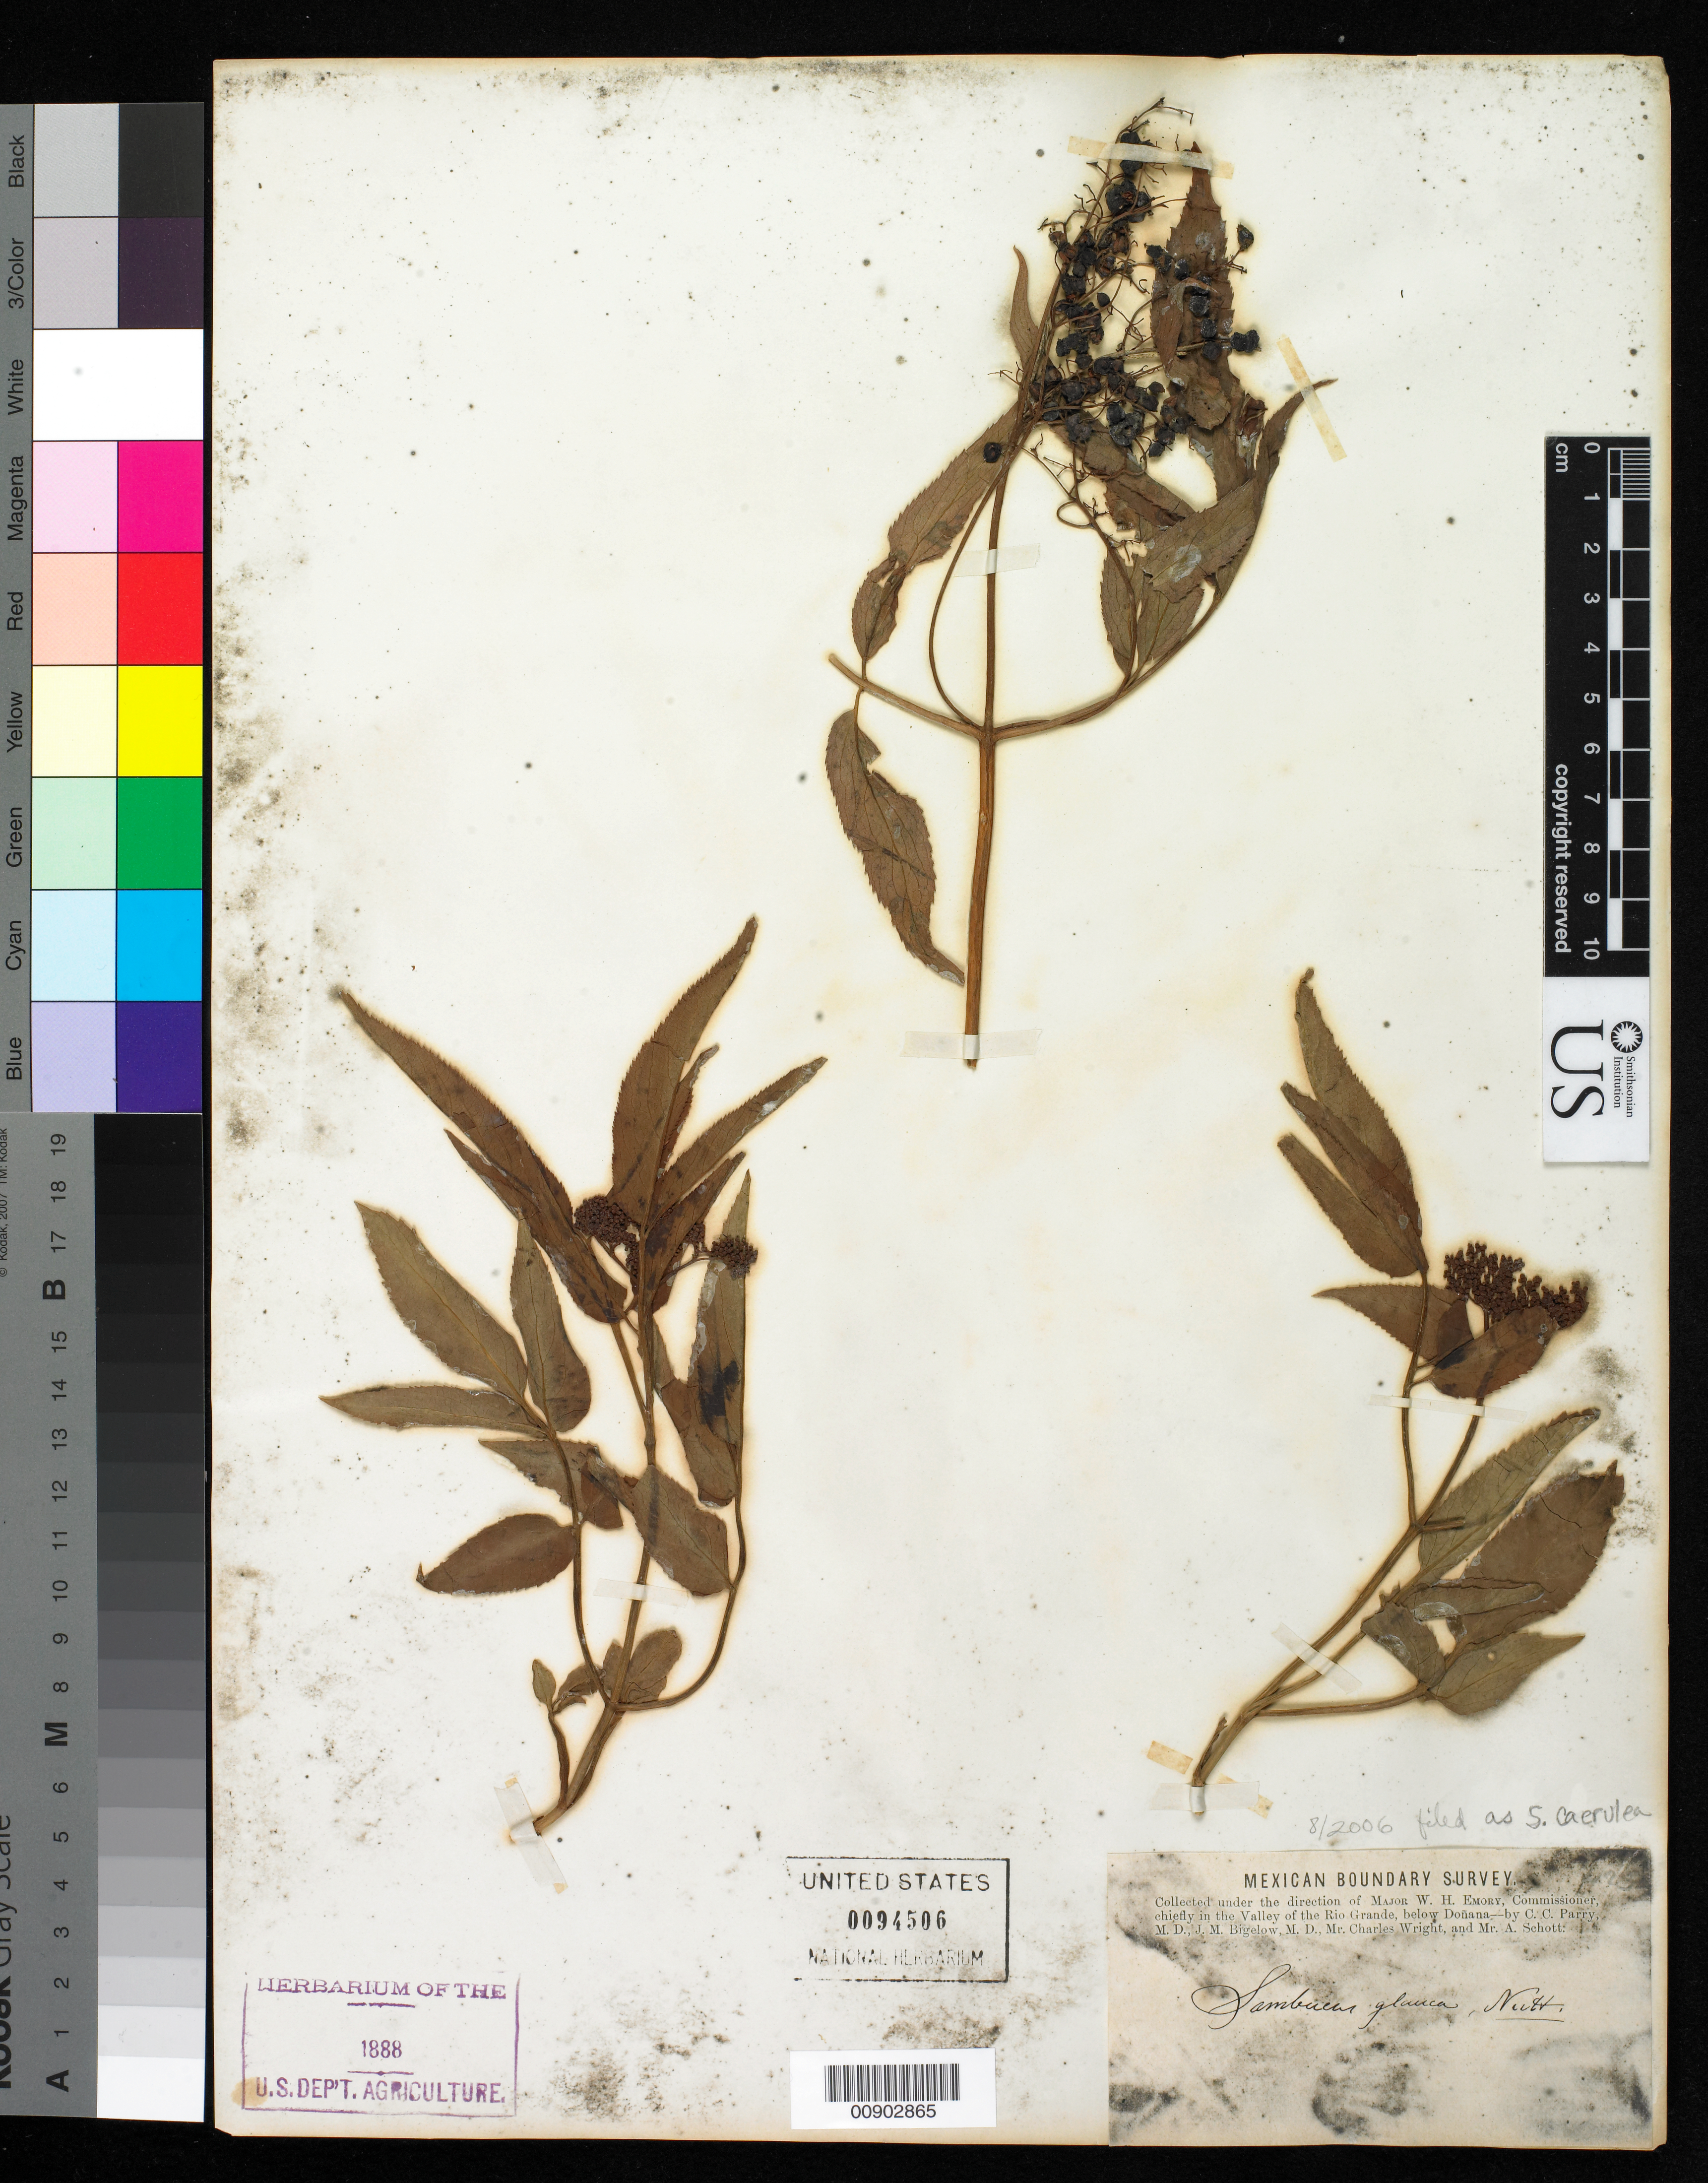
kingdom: Plantae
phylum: Tracheophyta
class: Magnoliopsida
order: Dipsacales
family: Viburnaceae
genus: Sambucus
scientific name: Sambucus cerulea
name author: Raf.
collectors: C. C. Parry, J. M. Bigelow, C. Wright & A. C. V. Schott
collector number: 426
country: United States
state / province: New Mexico / Texas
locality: Valley of the Rio Grande, below Doñana.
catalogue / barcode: US 94506